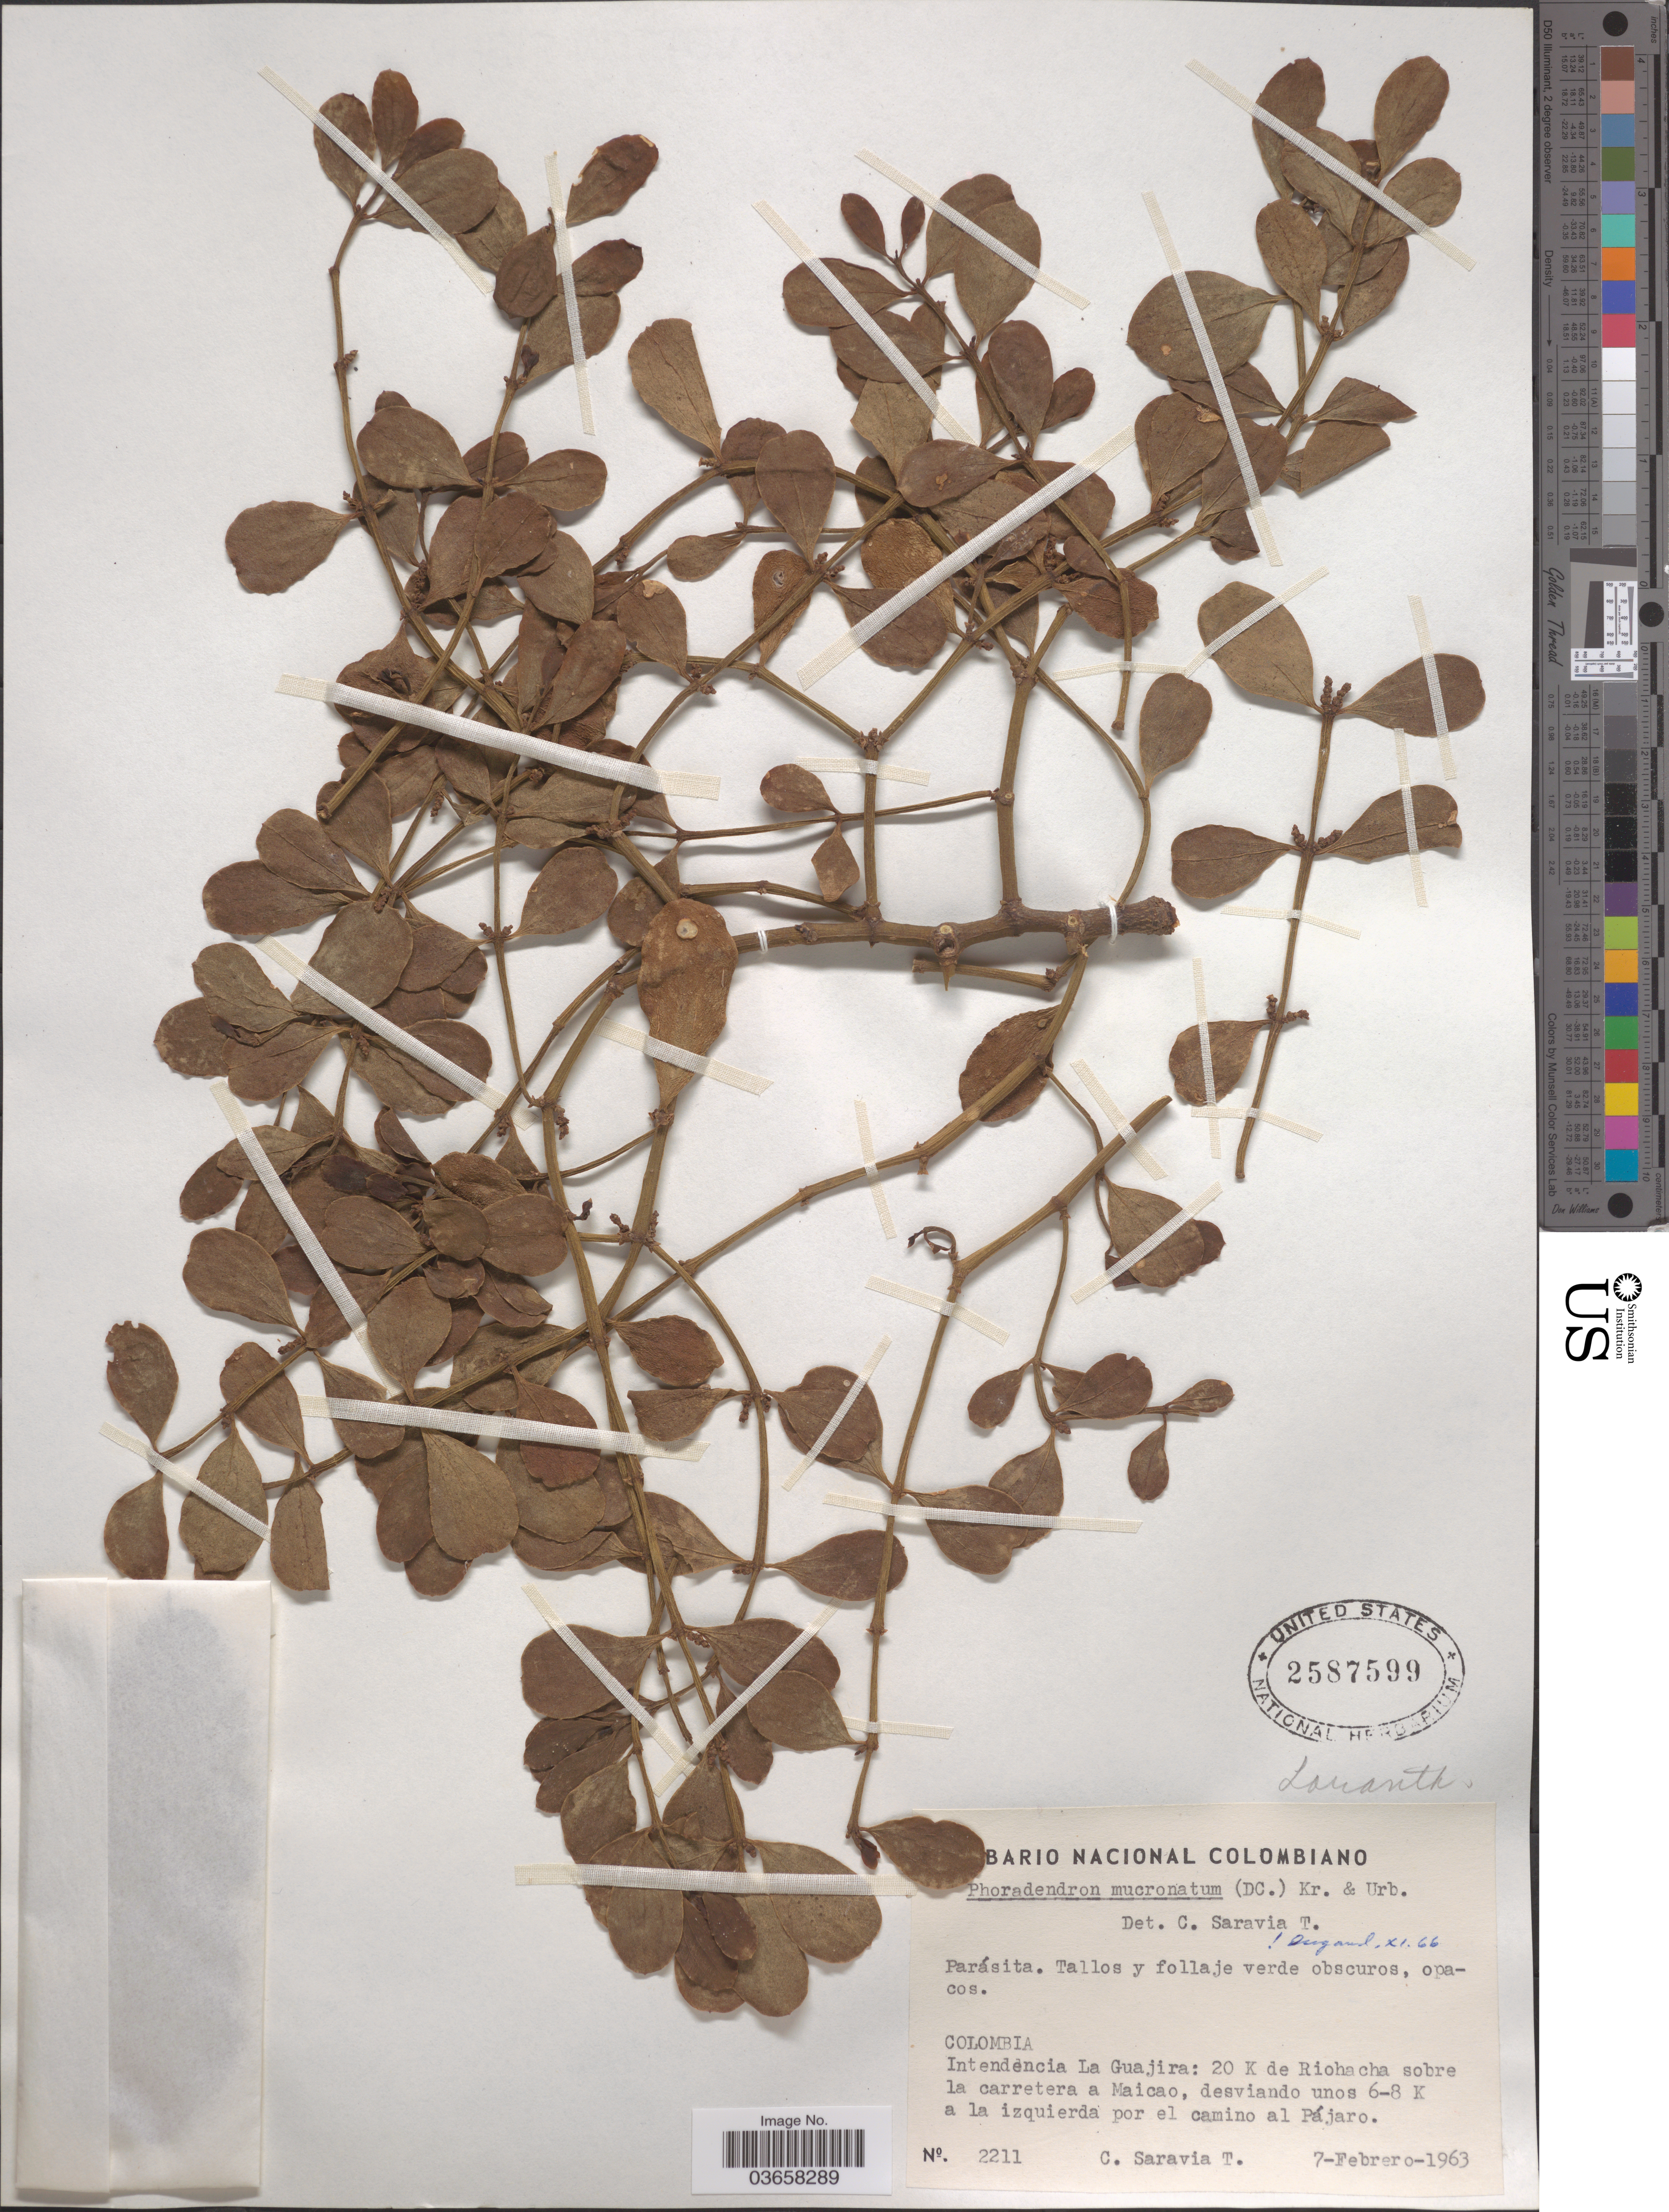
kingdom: Plantae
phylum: Tracheophyta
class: Magnoliopsida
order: Santalales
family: Viscaceae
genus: Phoradendron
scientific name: Phoradendron mucronatum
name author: (DC.) Krug & Urb.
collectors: C. Saravia T.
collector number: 2211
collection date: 1963-02-07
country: Colombia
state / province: La Guajira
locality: Intendencia La Guajira: 20 K de Riohacha sobre la carretera a Maicao, desviando unos 6-8 K a la izquierda por el camino al Pájaro.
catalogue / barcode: US 2587599